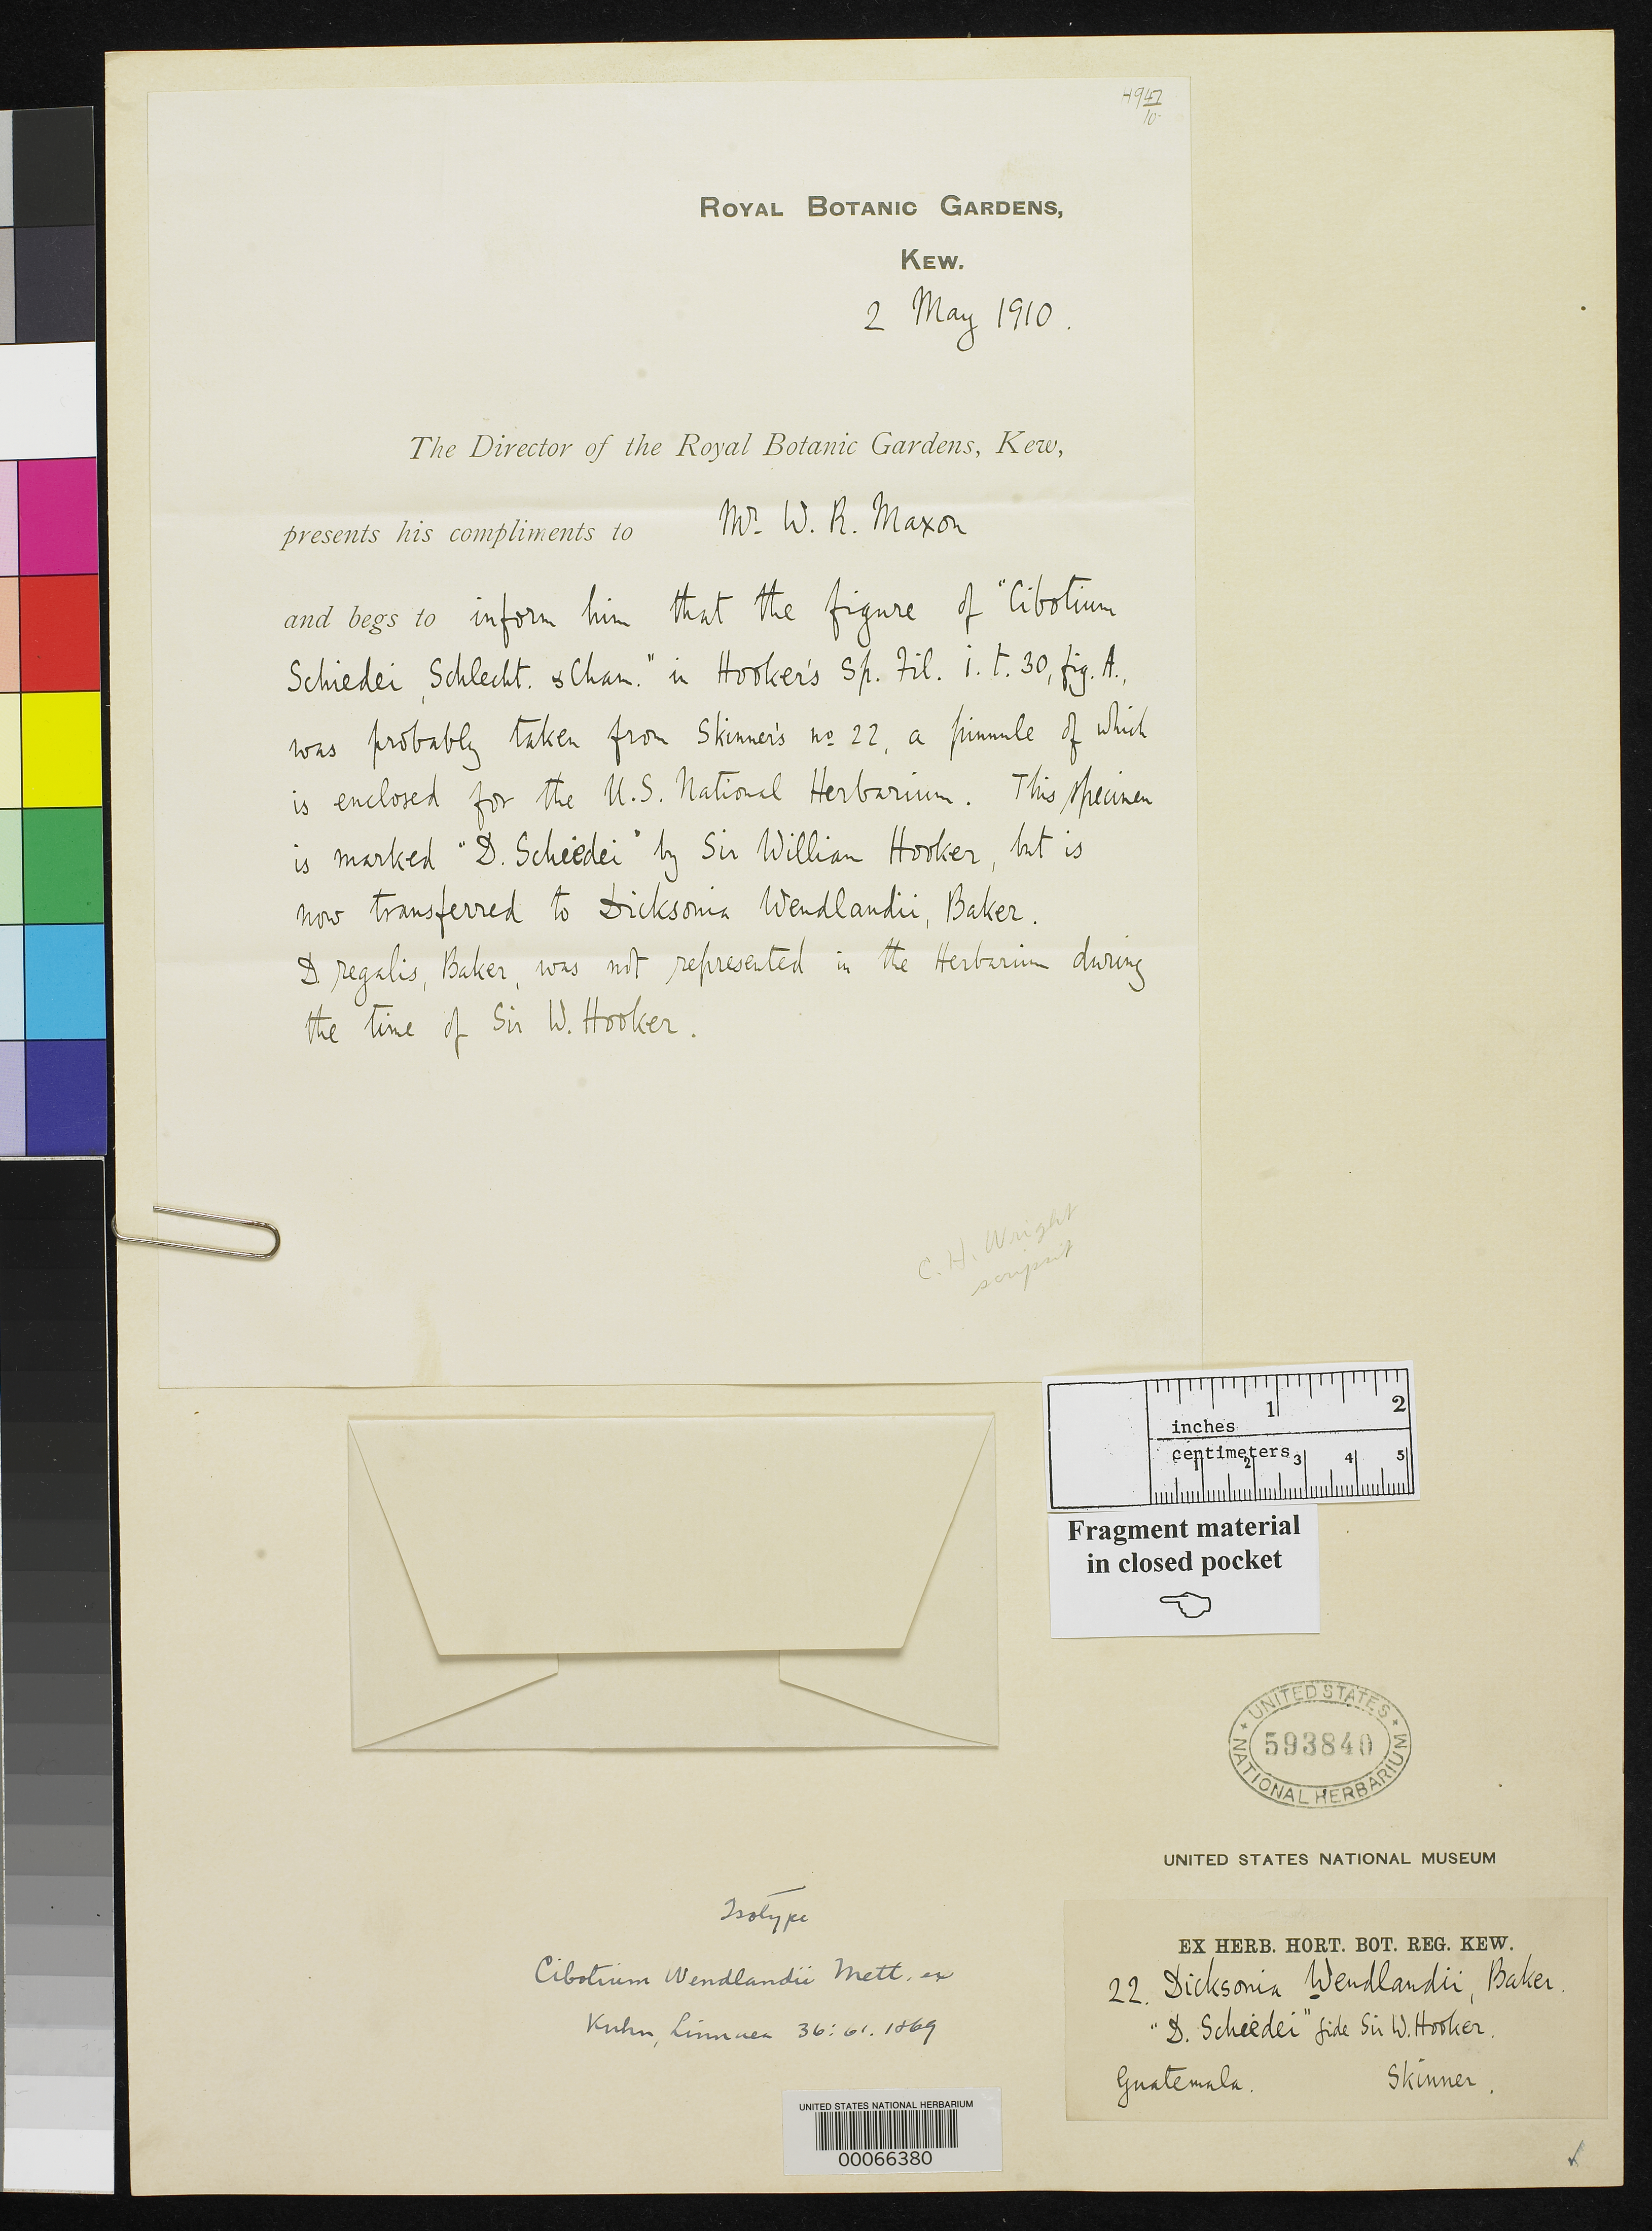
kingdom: Plantae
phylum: Tracheophyta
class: Polypodiopsida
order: Cyatheales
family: Cibotiaceae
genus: Cibotium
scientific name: Cibotium wendlandii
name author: Mett. ex Kuhn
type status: Type Fragment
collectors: -. Skinner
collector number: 22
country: Guatemala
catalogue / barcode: US 593840